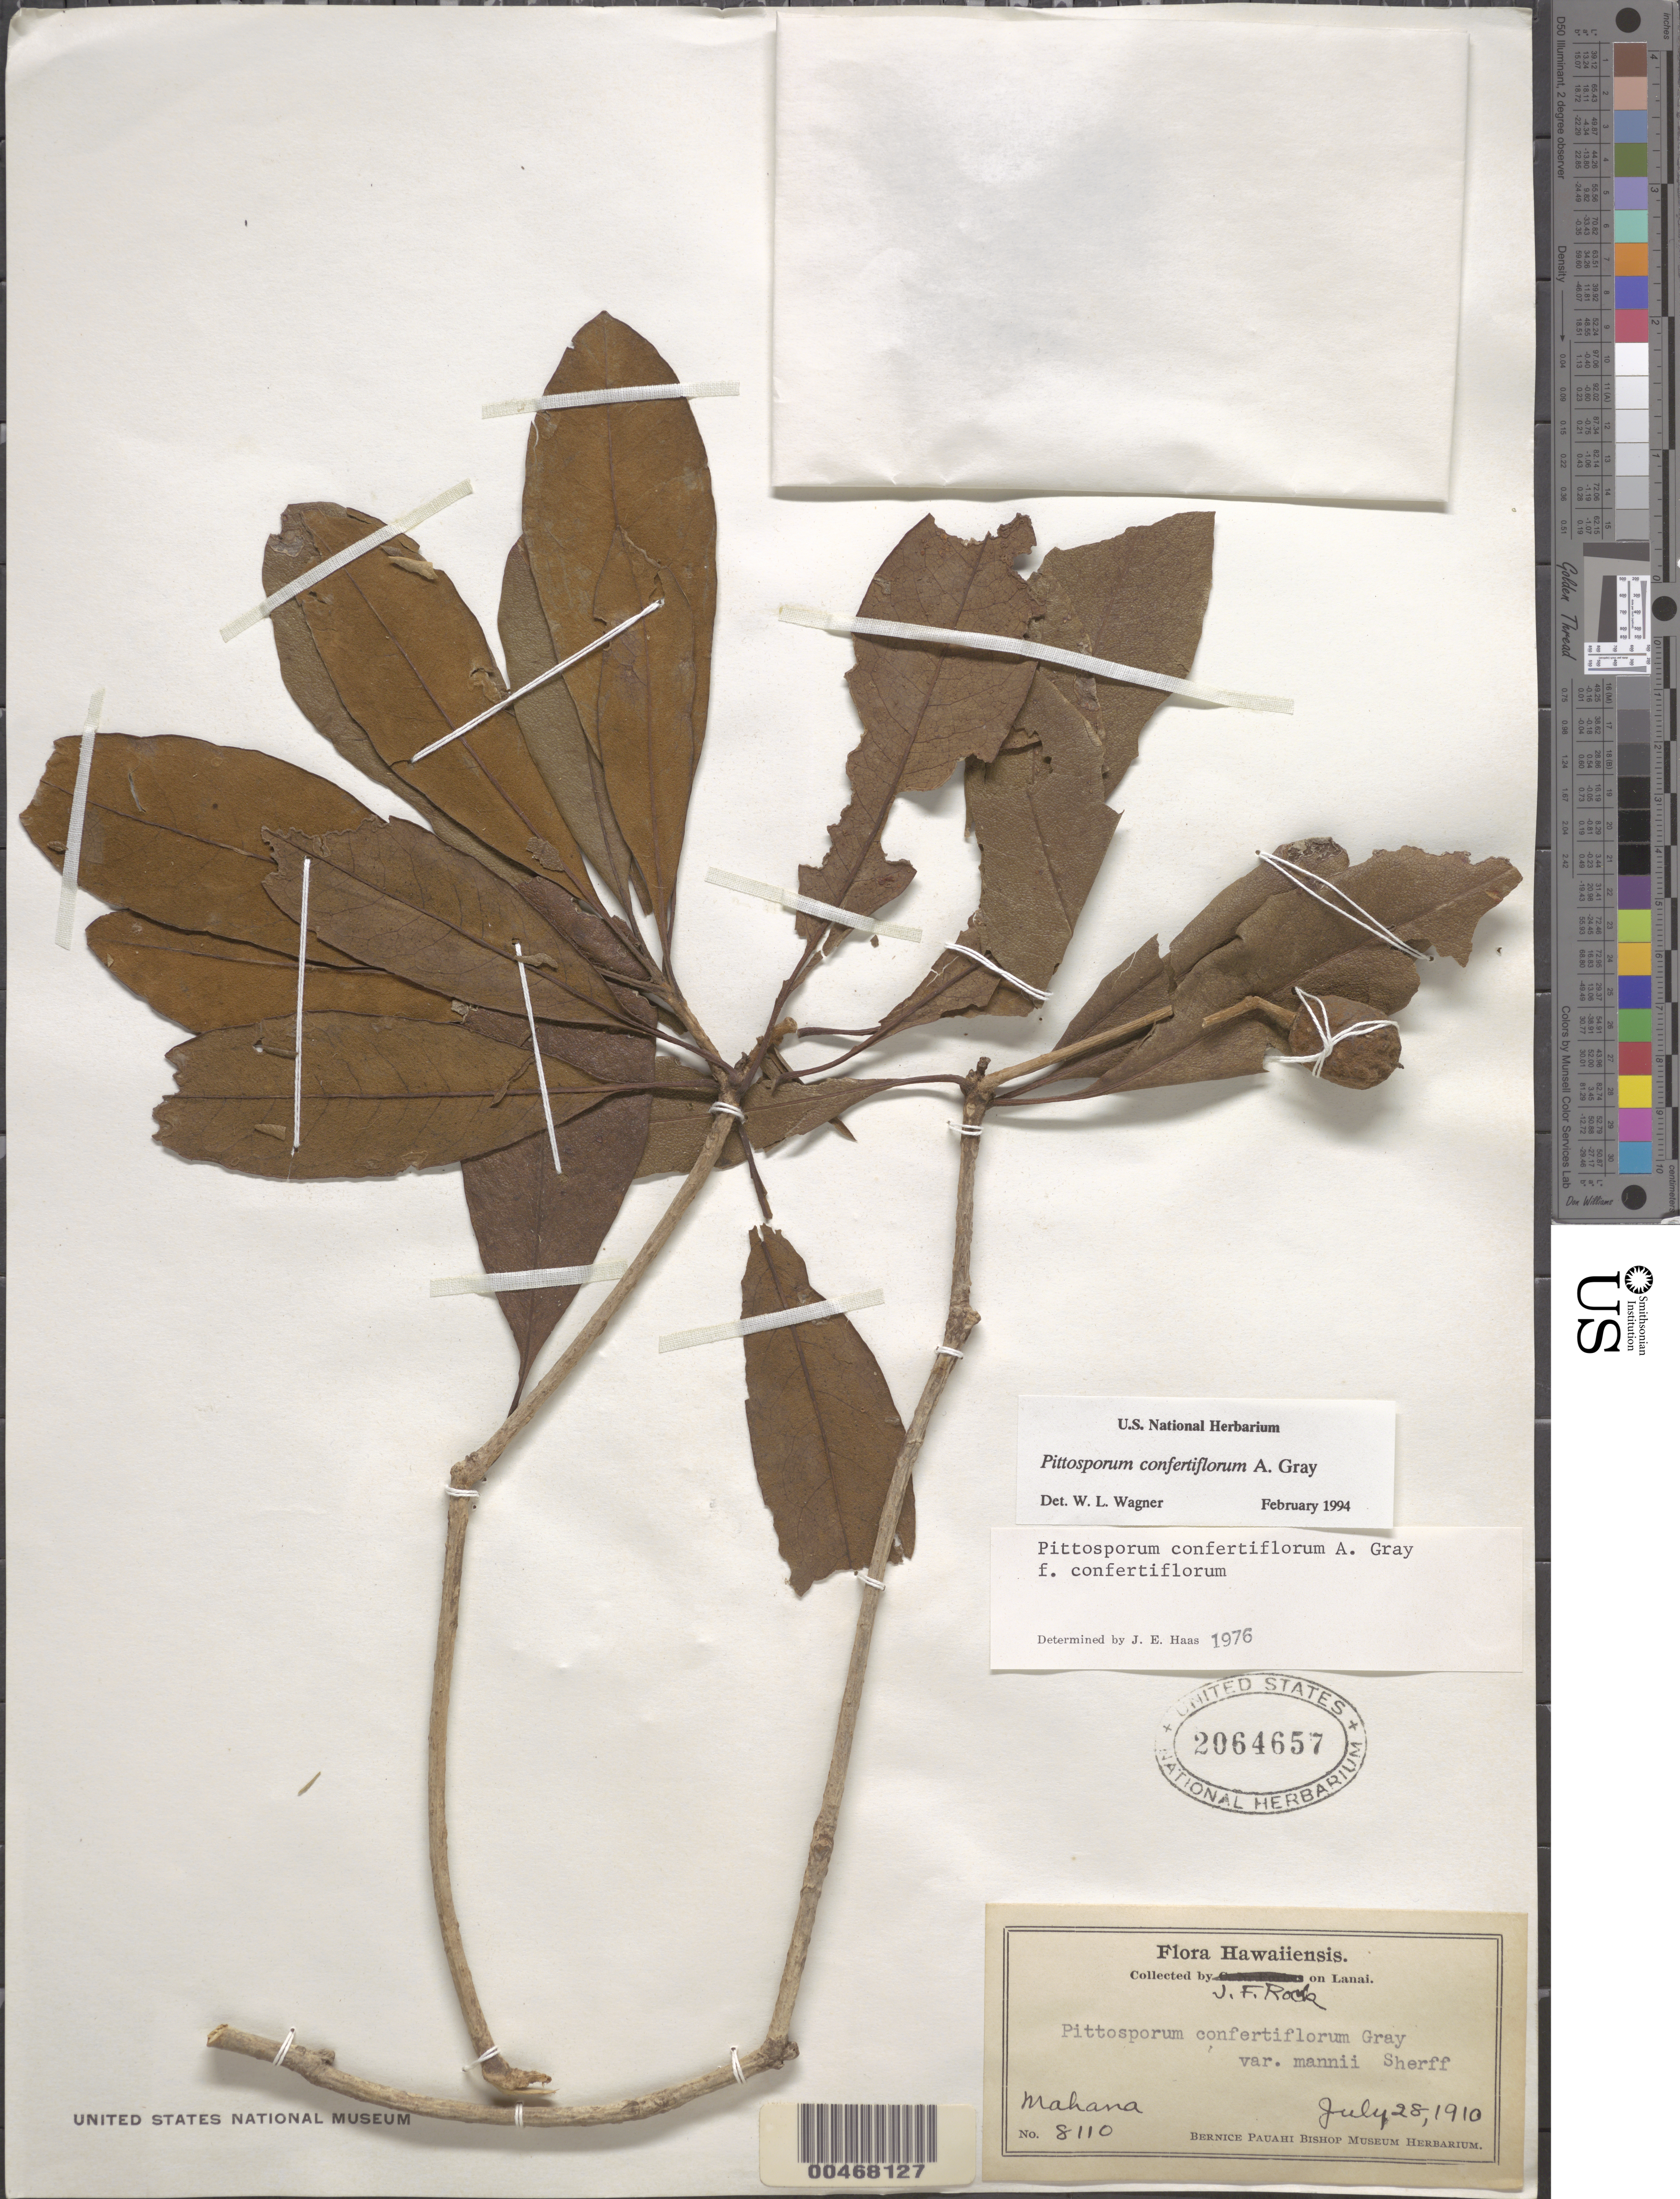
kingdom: Plantae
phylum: Tracheophyta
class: Magnoliopsida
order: Apiales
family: Pittosporaceae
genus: Pittosporum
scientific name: Pittosporum confertiflorum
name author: A. Gray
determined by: Wagner, W. L., (BOT), Smithsonian Institution - National Museum of Natural History (UNITED STATES)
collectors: J. F. Rock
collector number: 8110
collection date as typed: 28 Jul 1910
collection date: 1910-07-28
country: United States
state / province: Hawaii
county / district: Honolulu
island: Oahu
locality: Mahana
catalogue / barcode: US 2064657